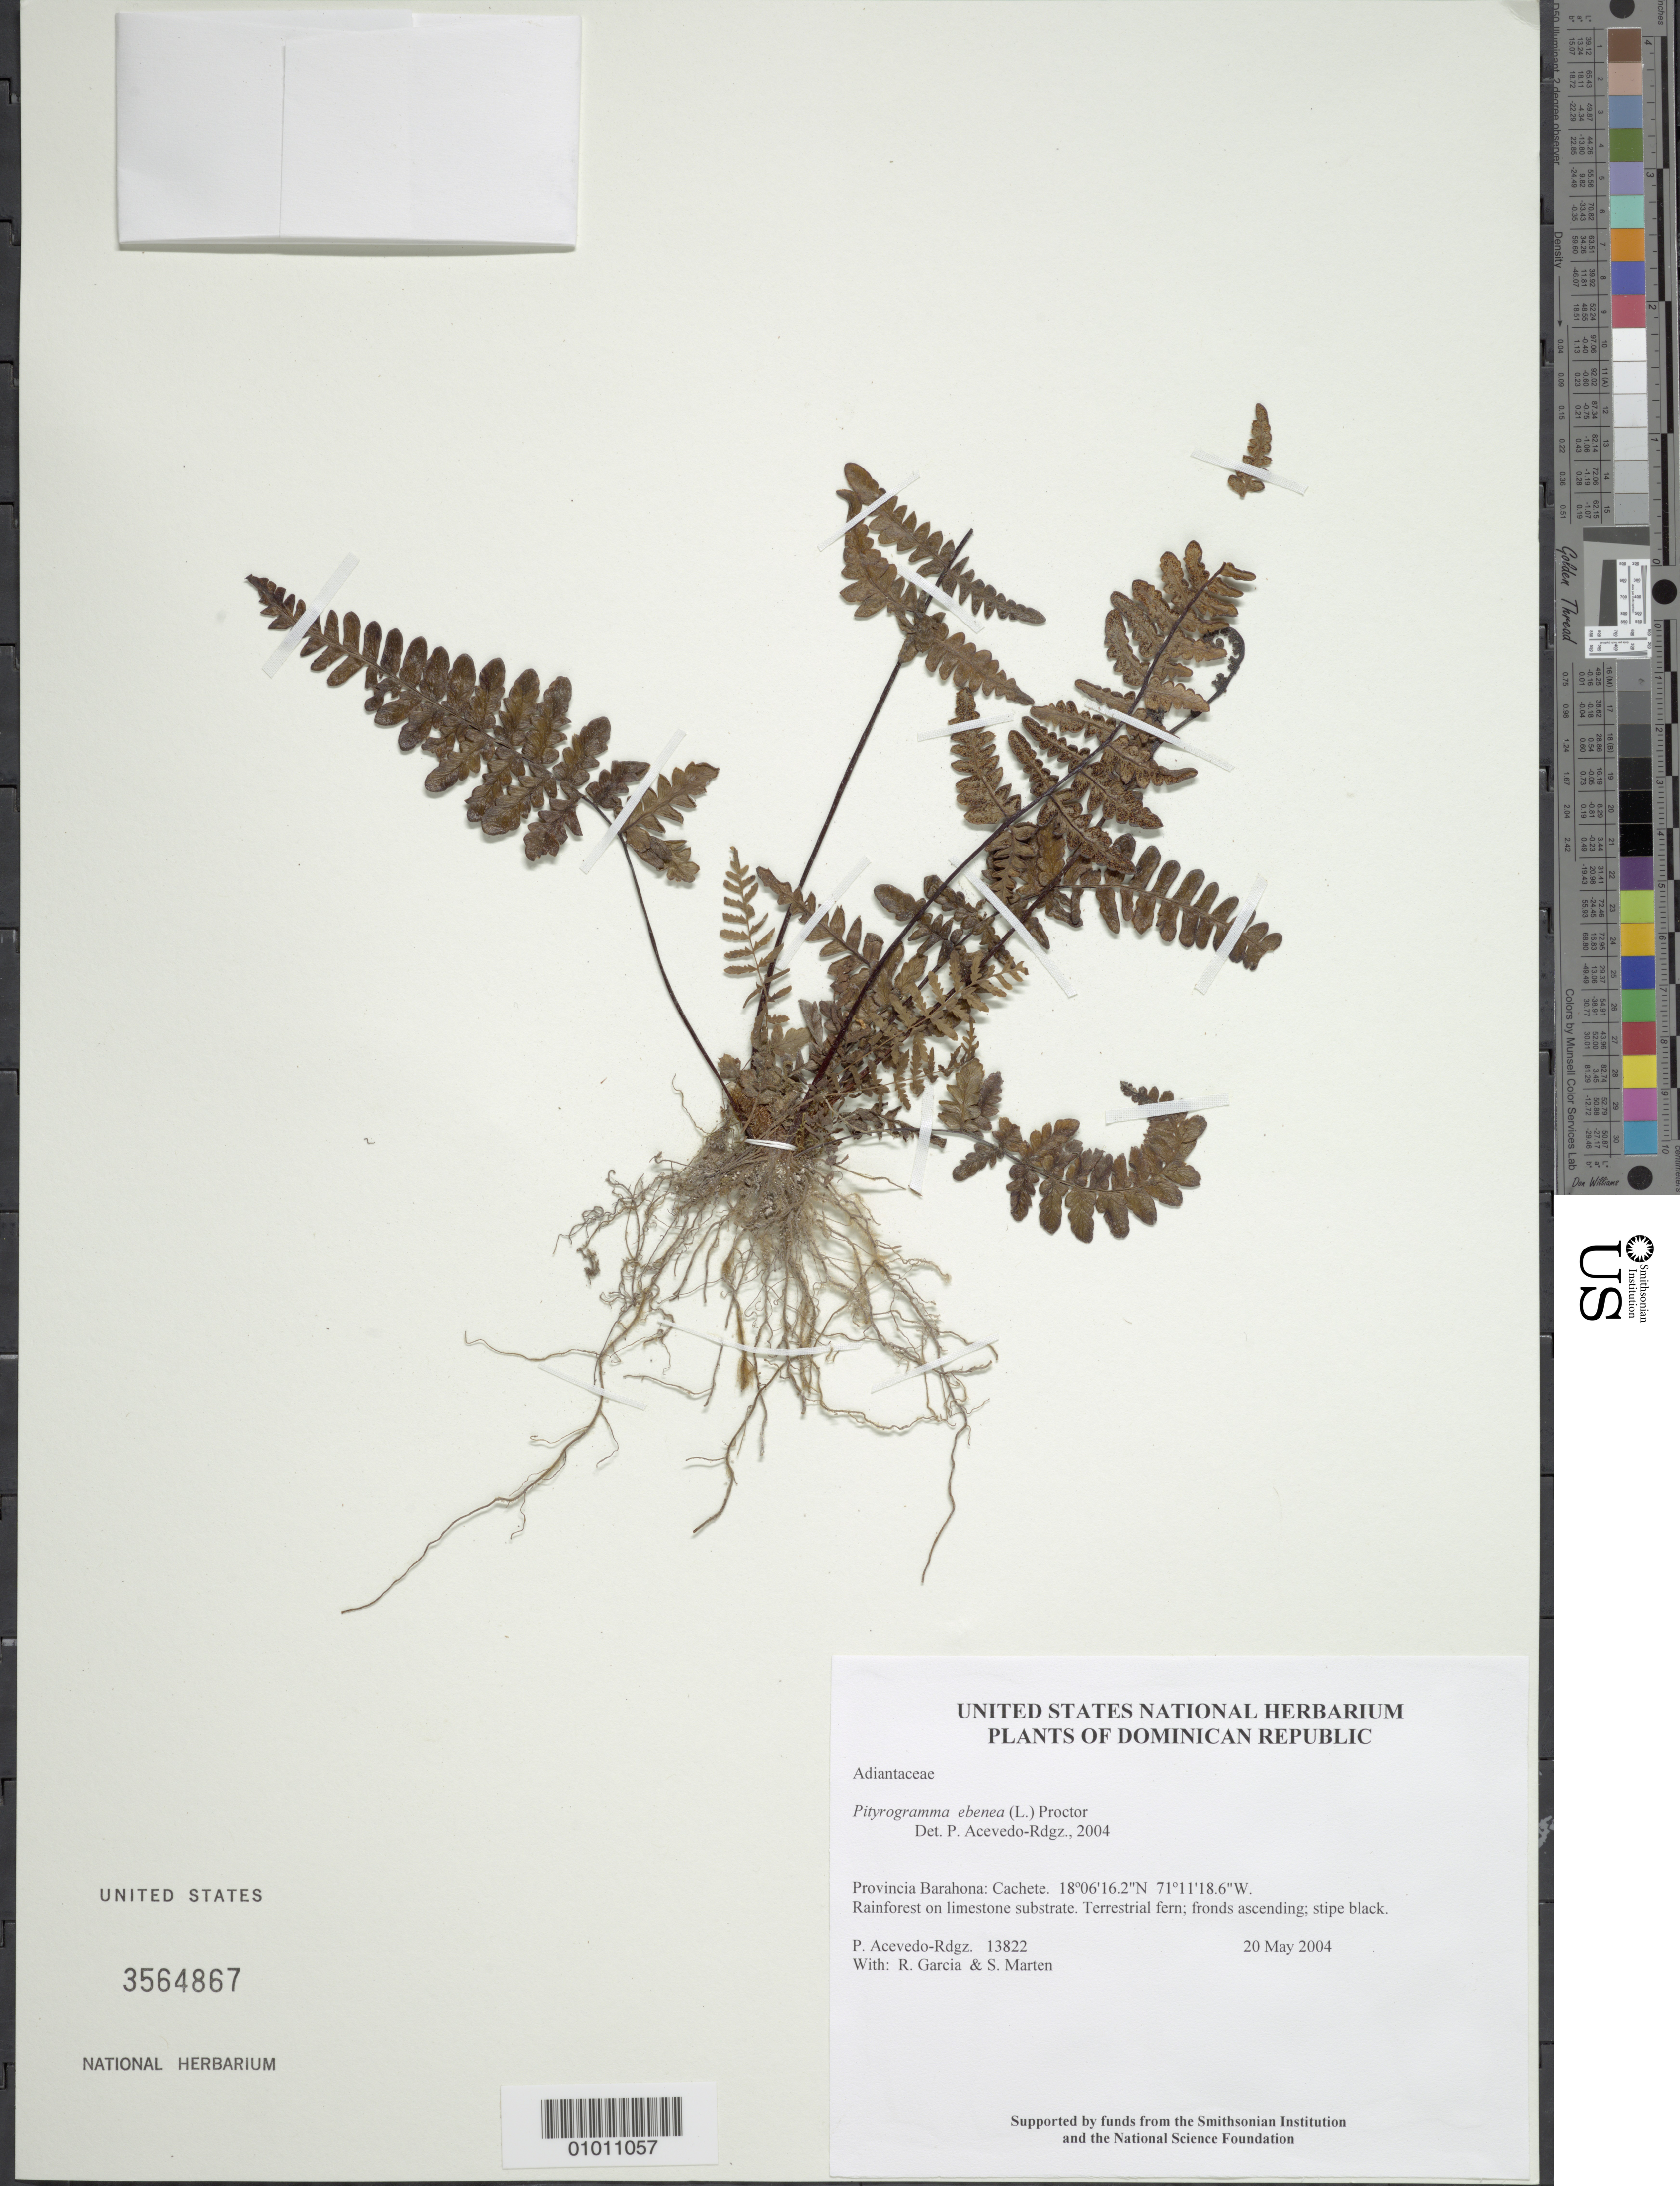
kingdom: Plantae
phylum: Tracheophyta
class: Polypodiopsida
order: Polypodiales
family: Pteridaceae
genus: Pityrogramma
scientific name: Pityrogramma ebenea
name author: (L.) Proctor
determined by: Acevedo-Rodríguez, P., (BOT), Smithsonian Institution - National Museum of Natural History (UNITED STATES)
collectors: P. Acevedo-Rodr., R. G. García & S. Marten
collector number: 13822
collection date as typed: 20 May 2004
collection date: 2004-05-20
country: Dominican Republic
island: Hispaniola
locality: Provincia Barahona: Cachete.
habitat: Rainforest on limestone substrate.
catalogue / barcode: US 3564867